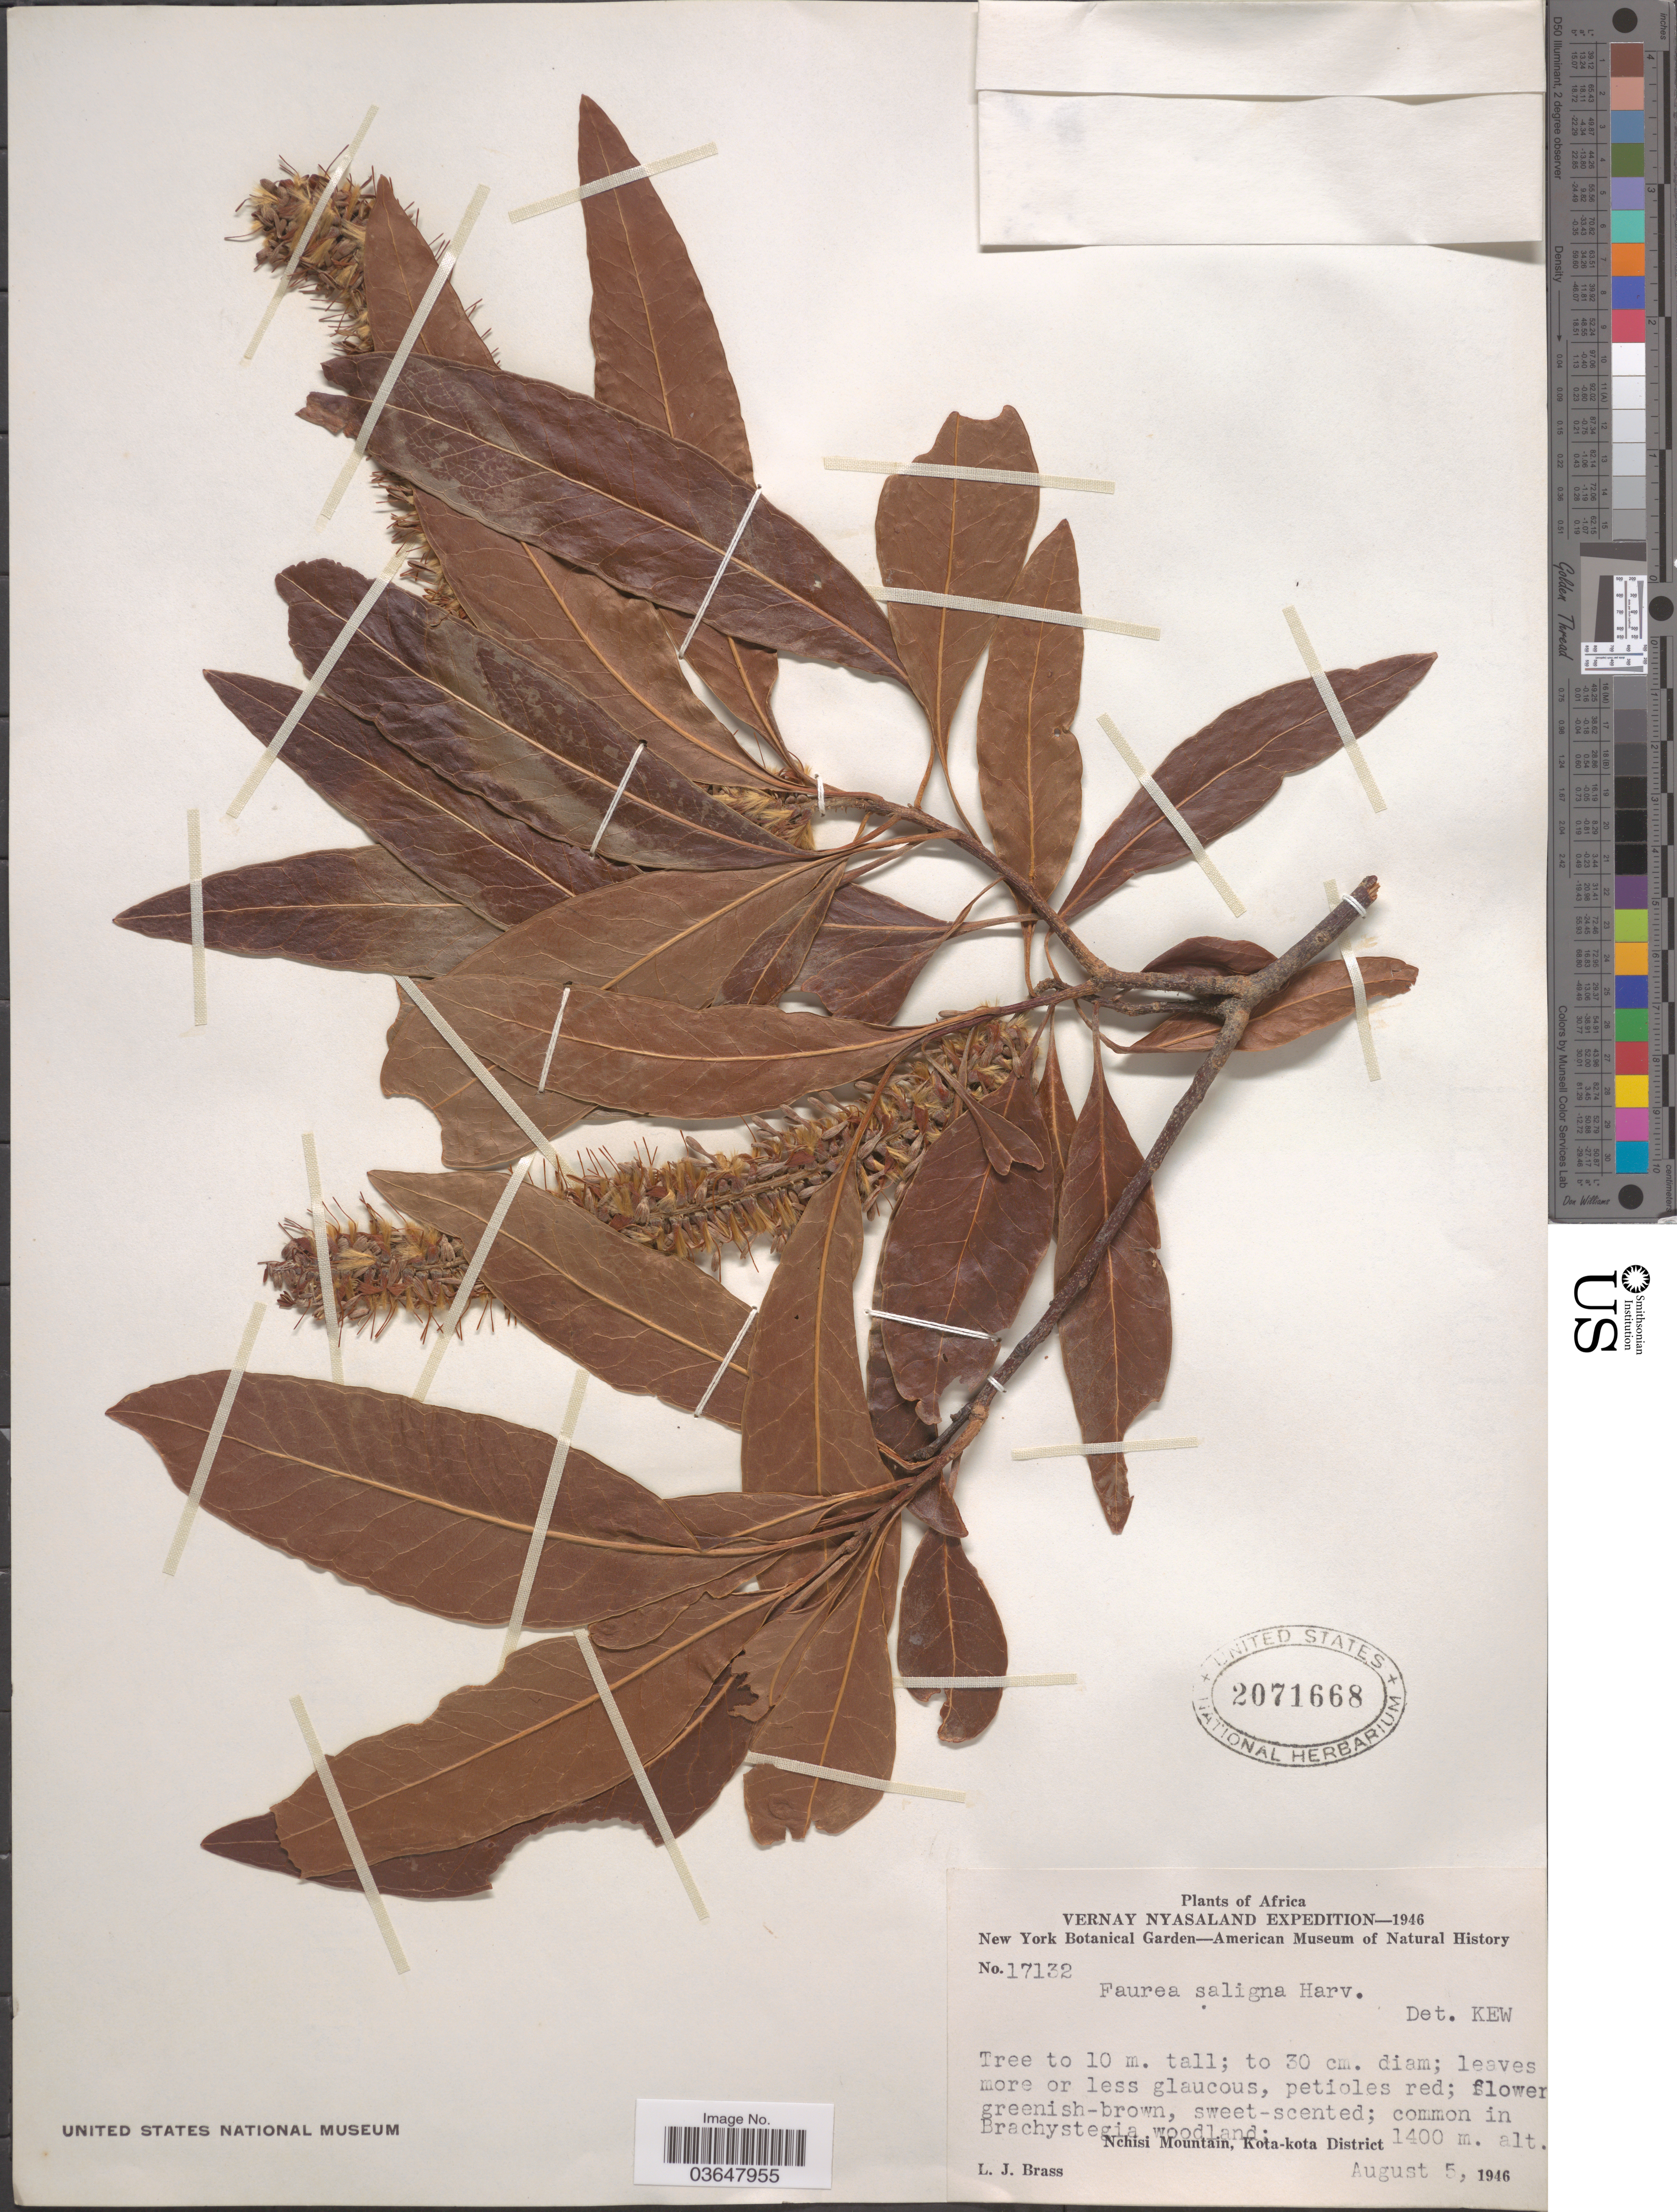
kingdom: Plantae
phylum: Tracheophyta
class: Magnoliopsida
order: Proteales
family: Proteaceae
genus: Faurea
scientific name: Faurea saligna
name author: Harv.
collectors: L. J. Brass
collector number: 17132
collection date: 1946-08-05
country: Malawi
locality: Vernay Nyasaland. Nchisi Mountain, Kota-kota District.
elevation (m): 1400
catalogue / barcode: US 2071668